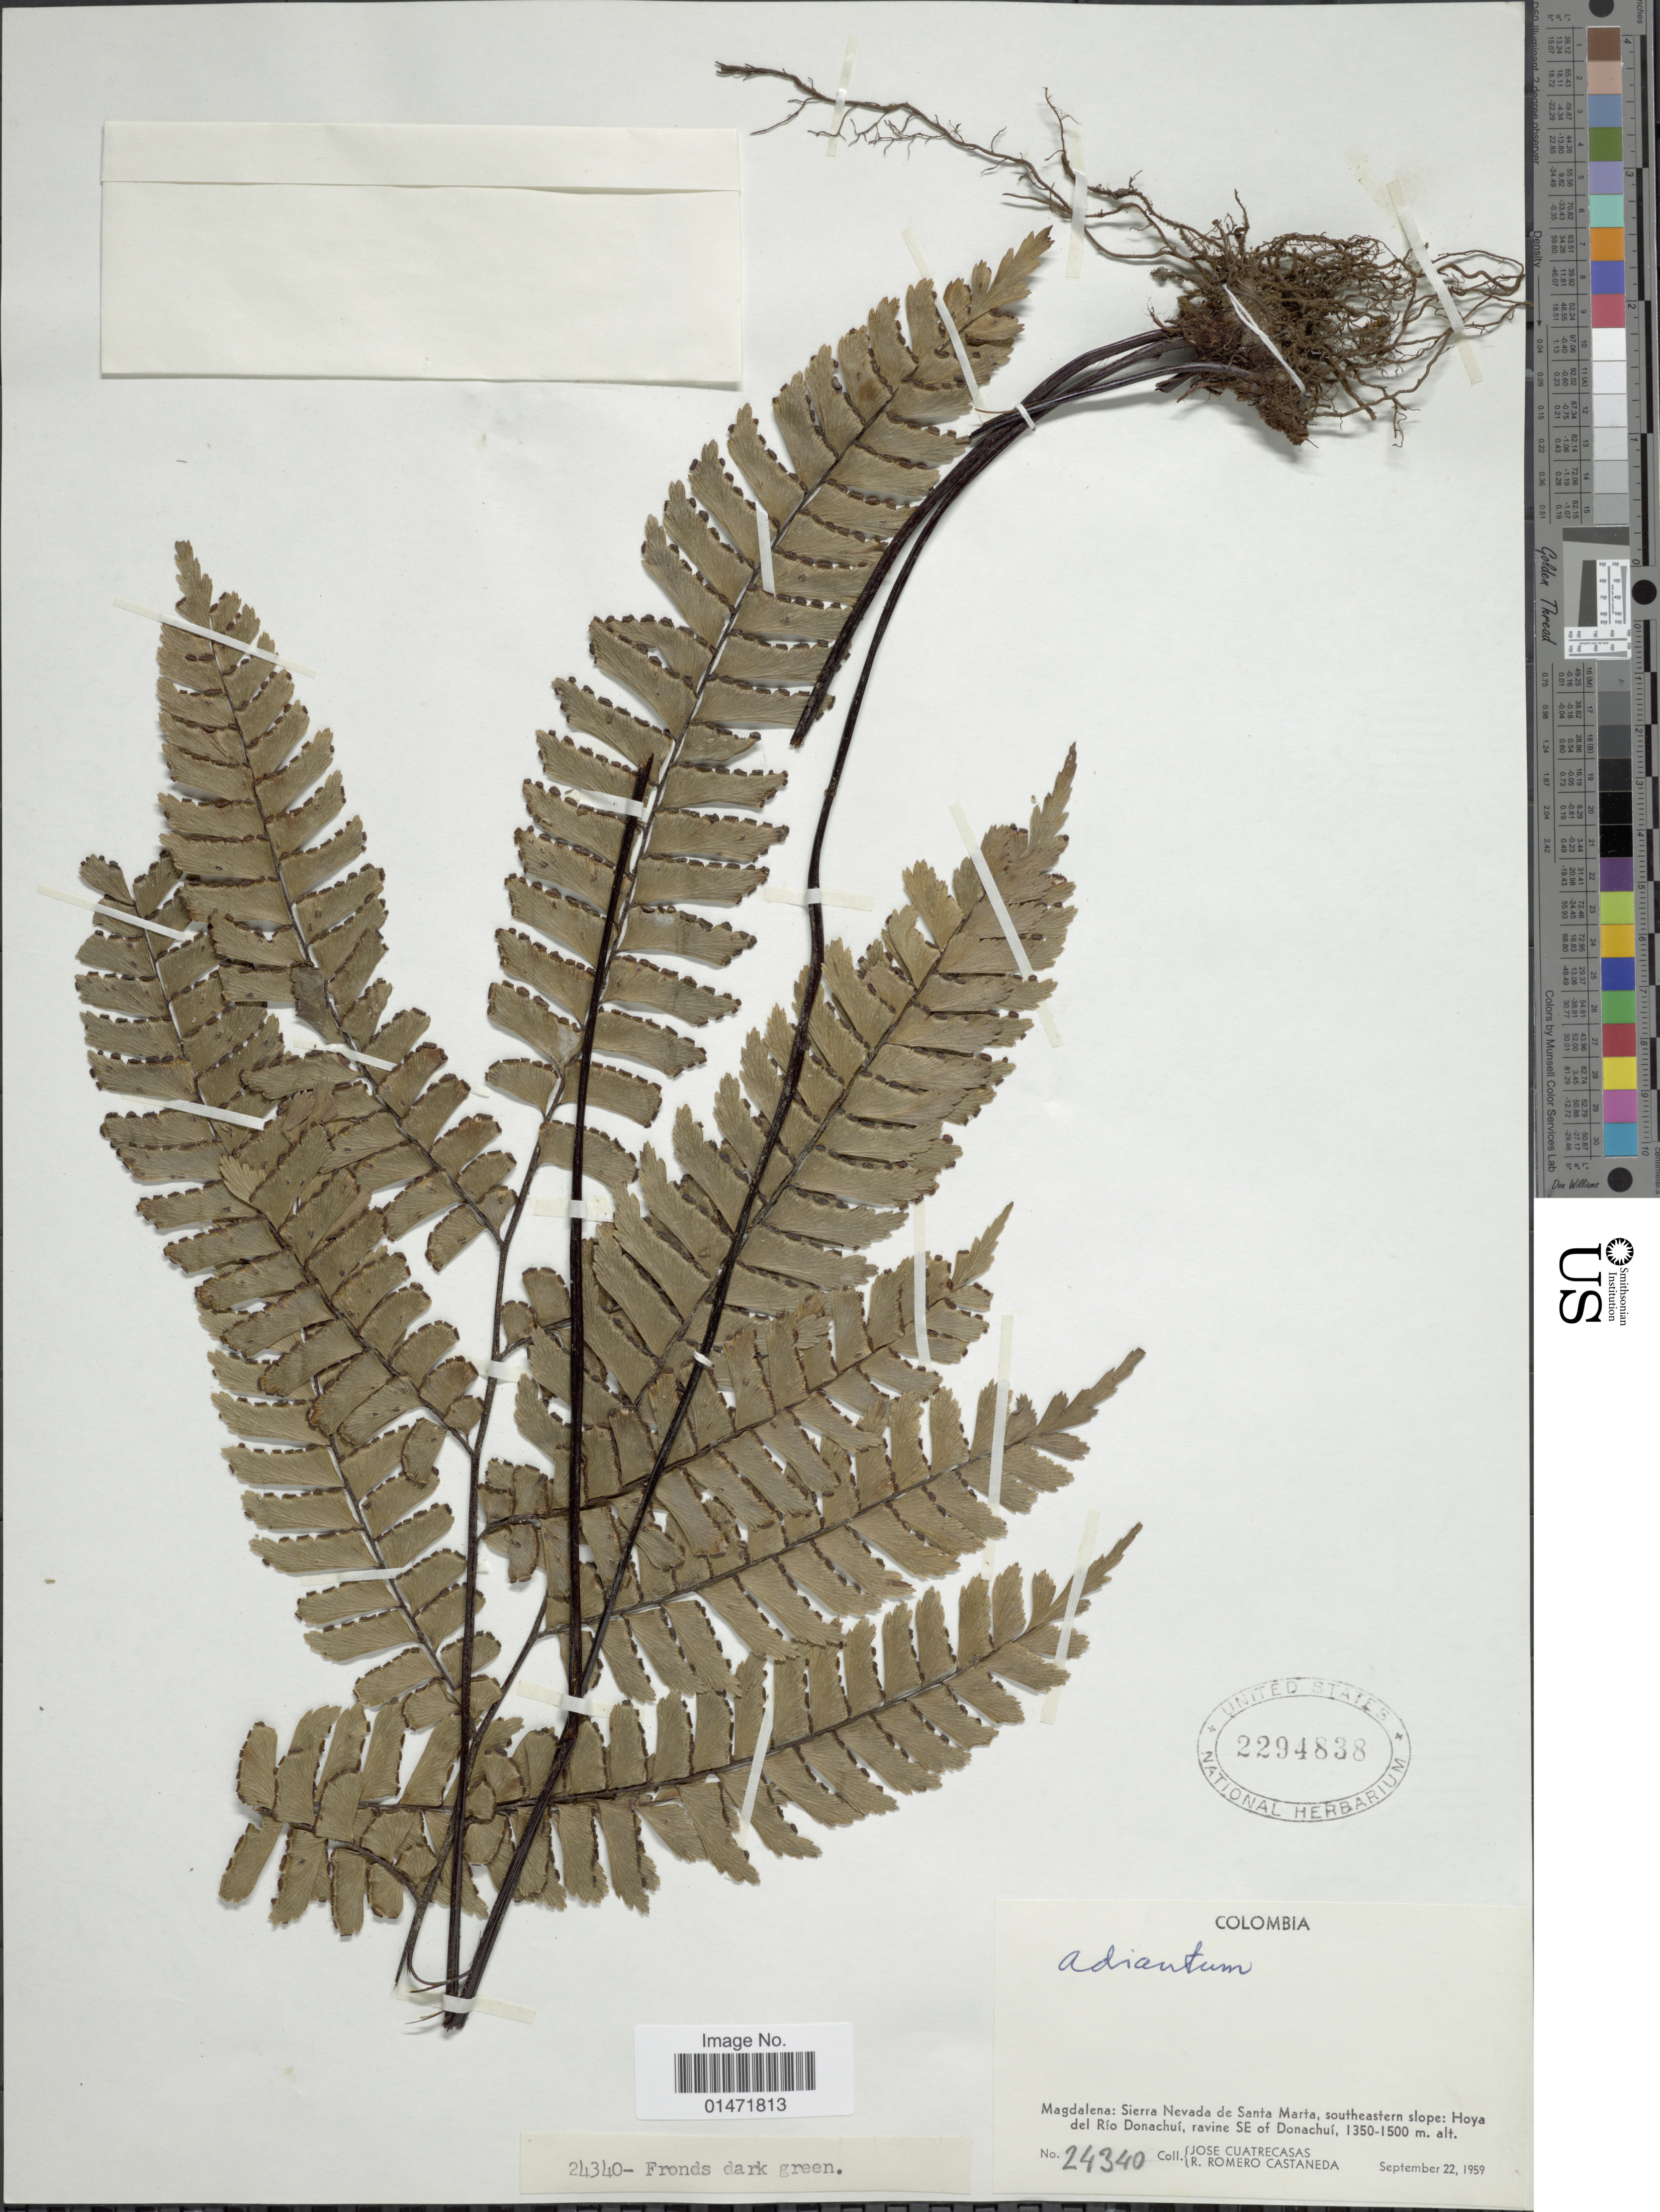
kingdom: Plantae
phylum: Tracheophyta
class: Polypodiopsida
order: Polypodiales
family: Pteridaceae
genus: Adiantum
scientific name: Adiantum tetraphyllum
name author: Humb. & Bonpl. ex Willd.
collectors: J. Cuatrecasas & R. Romero Castañeda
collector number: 24340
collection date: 1959-09-22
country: Colombia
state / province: Magdalena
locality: Sierra Nevada de Santa Marta, southeastern slope: Hoya del Río Donachuí, ravine SE of Donachuí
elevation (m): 1350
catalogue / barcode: US 2294838